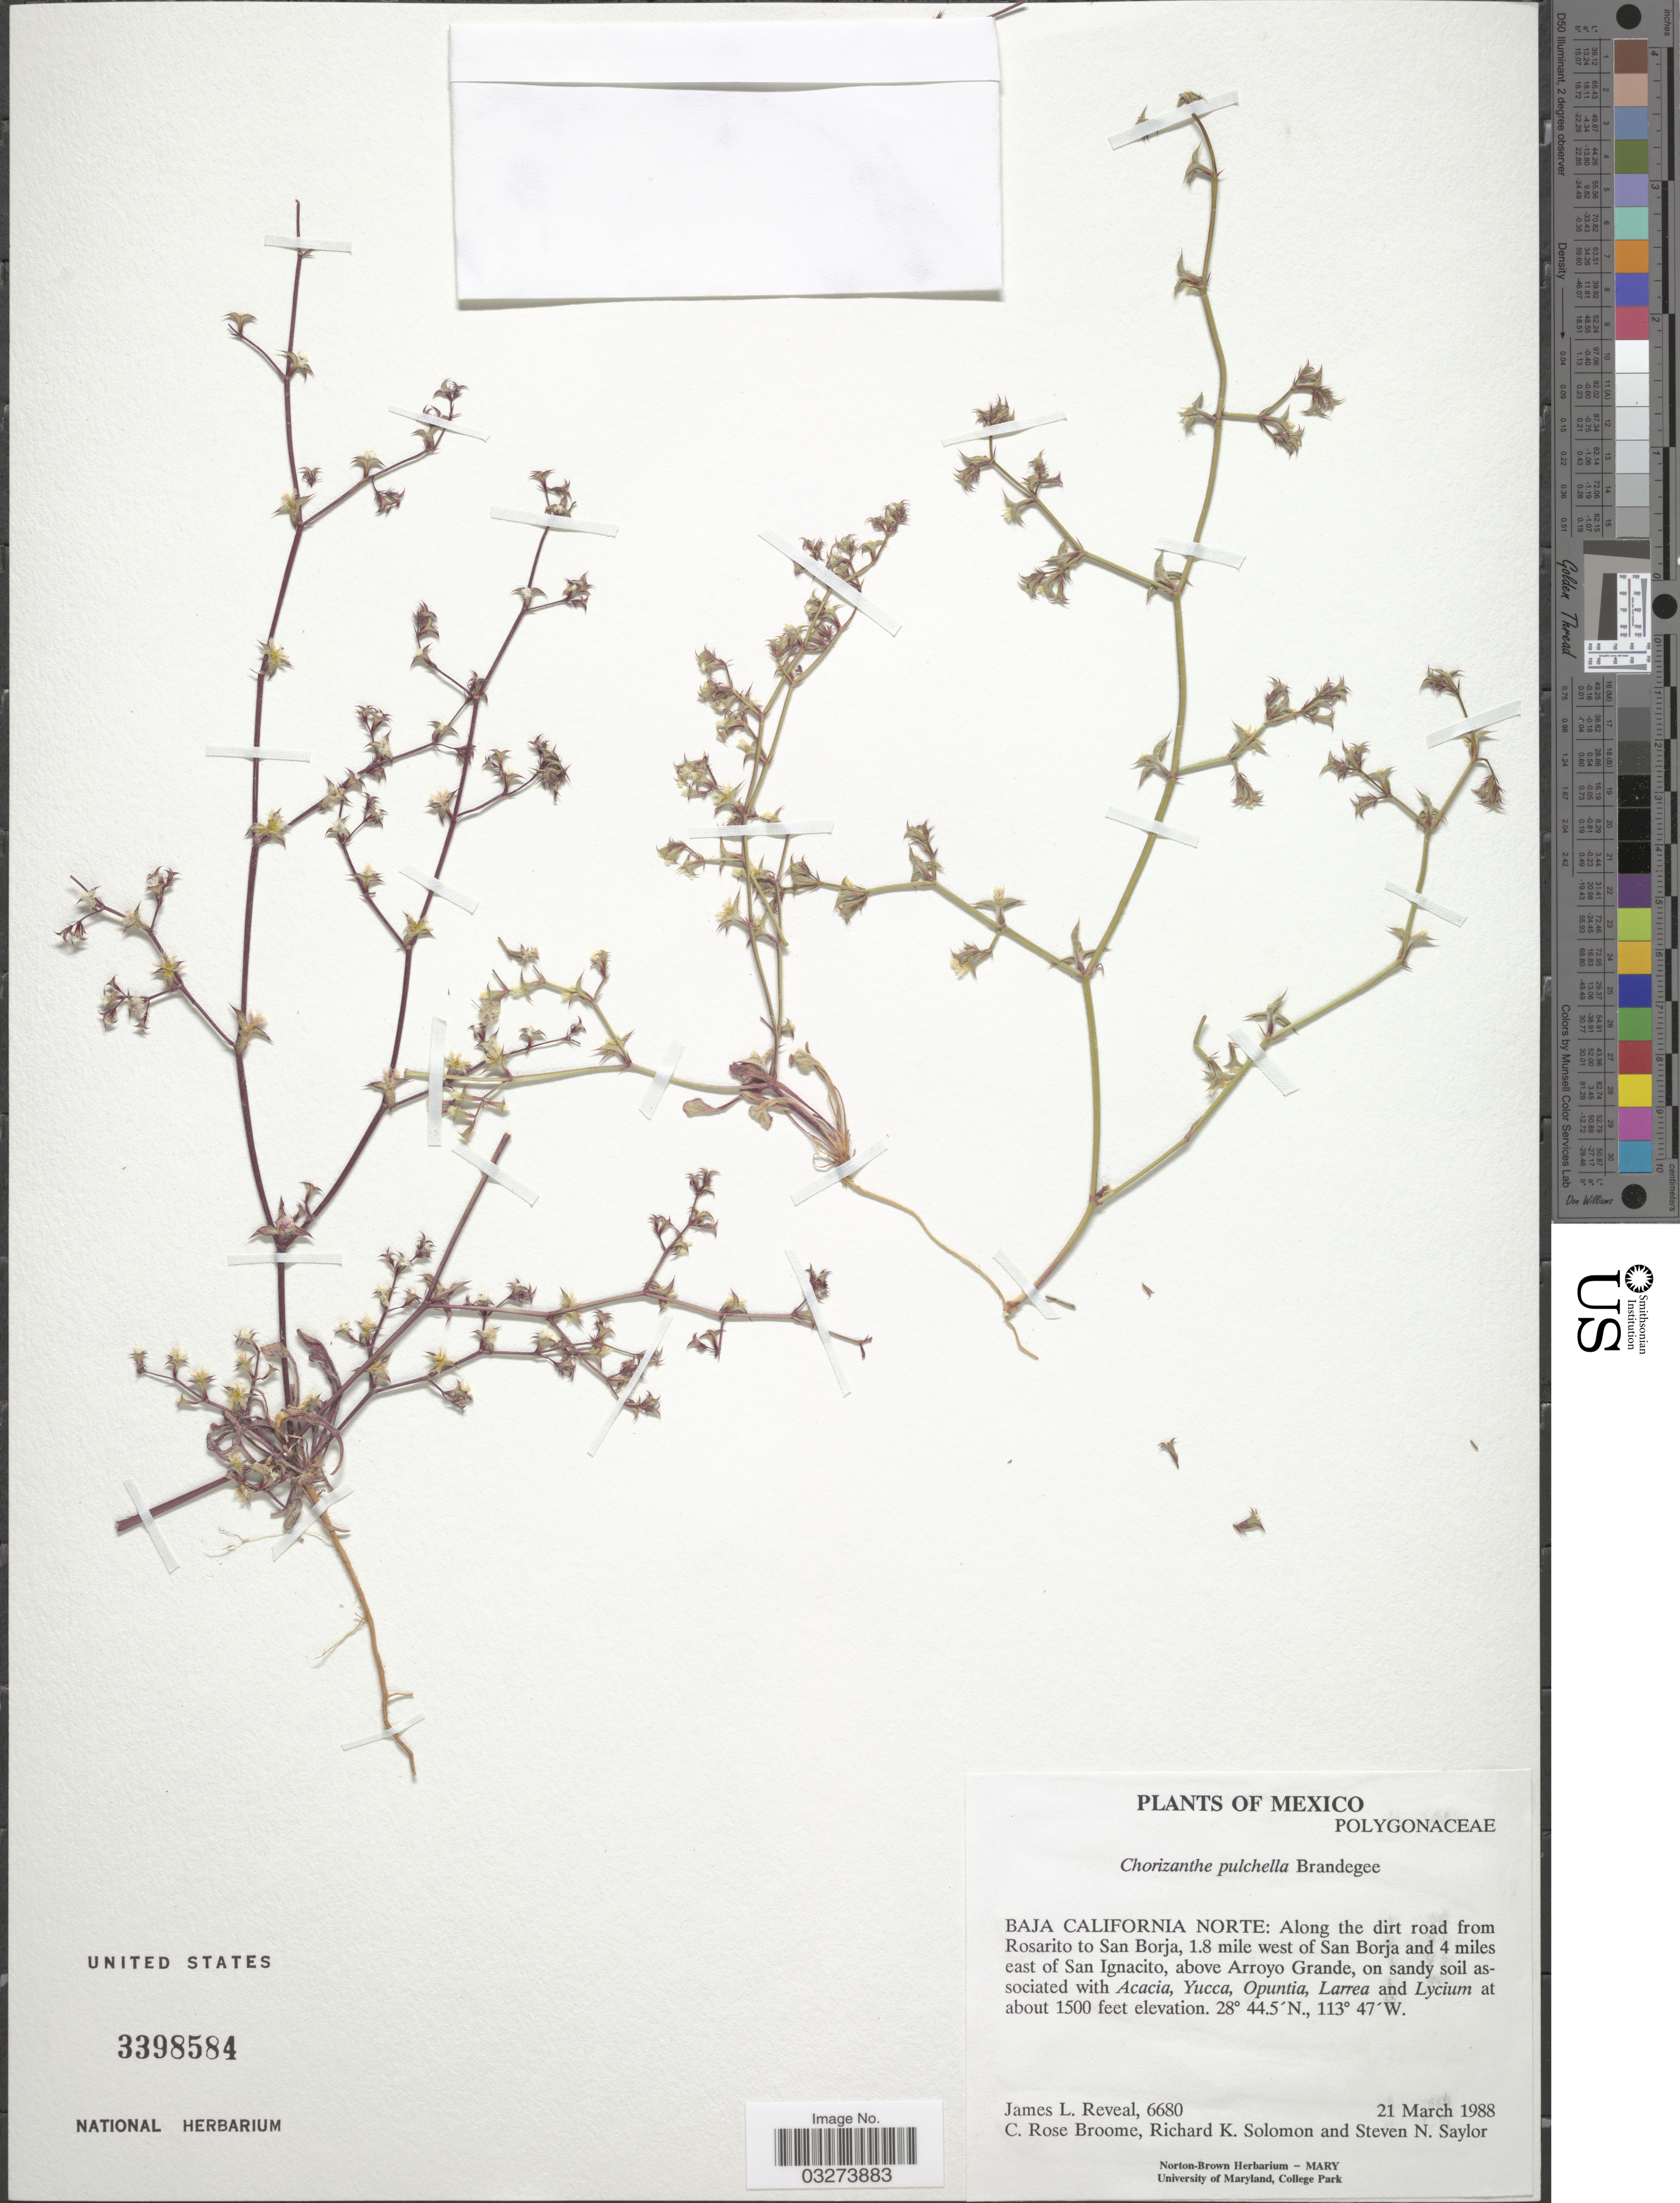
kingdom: Plantae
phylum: Tracheophyta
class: Magnoliopsida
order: Caryophyllales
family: Polygonaceae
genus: Chorizanthe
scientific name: Chorizanthe pulchella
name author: Brandegee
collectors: J. L. Reveal, C. R. Broome, R. Solomon & S. Saylor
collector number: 6680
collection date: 1988-03-21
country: Mexico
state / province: Baja California Norte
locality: Along the dirt road from Rosarito to San Borja, 1.8 mile west of San Borja and 4 miles east of San Ignacito, above Arroyo Grande.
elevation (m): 457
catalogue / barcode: US 3398584